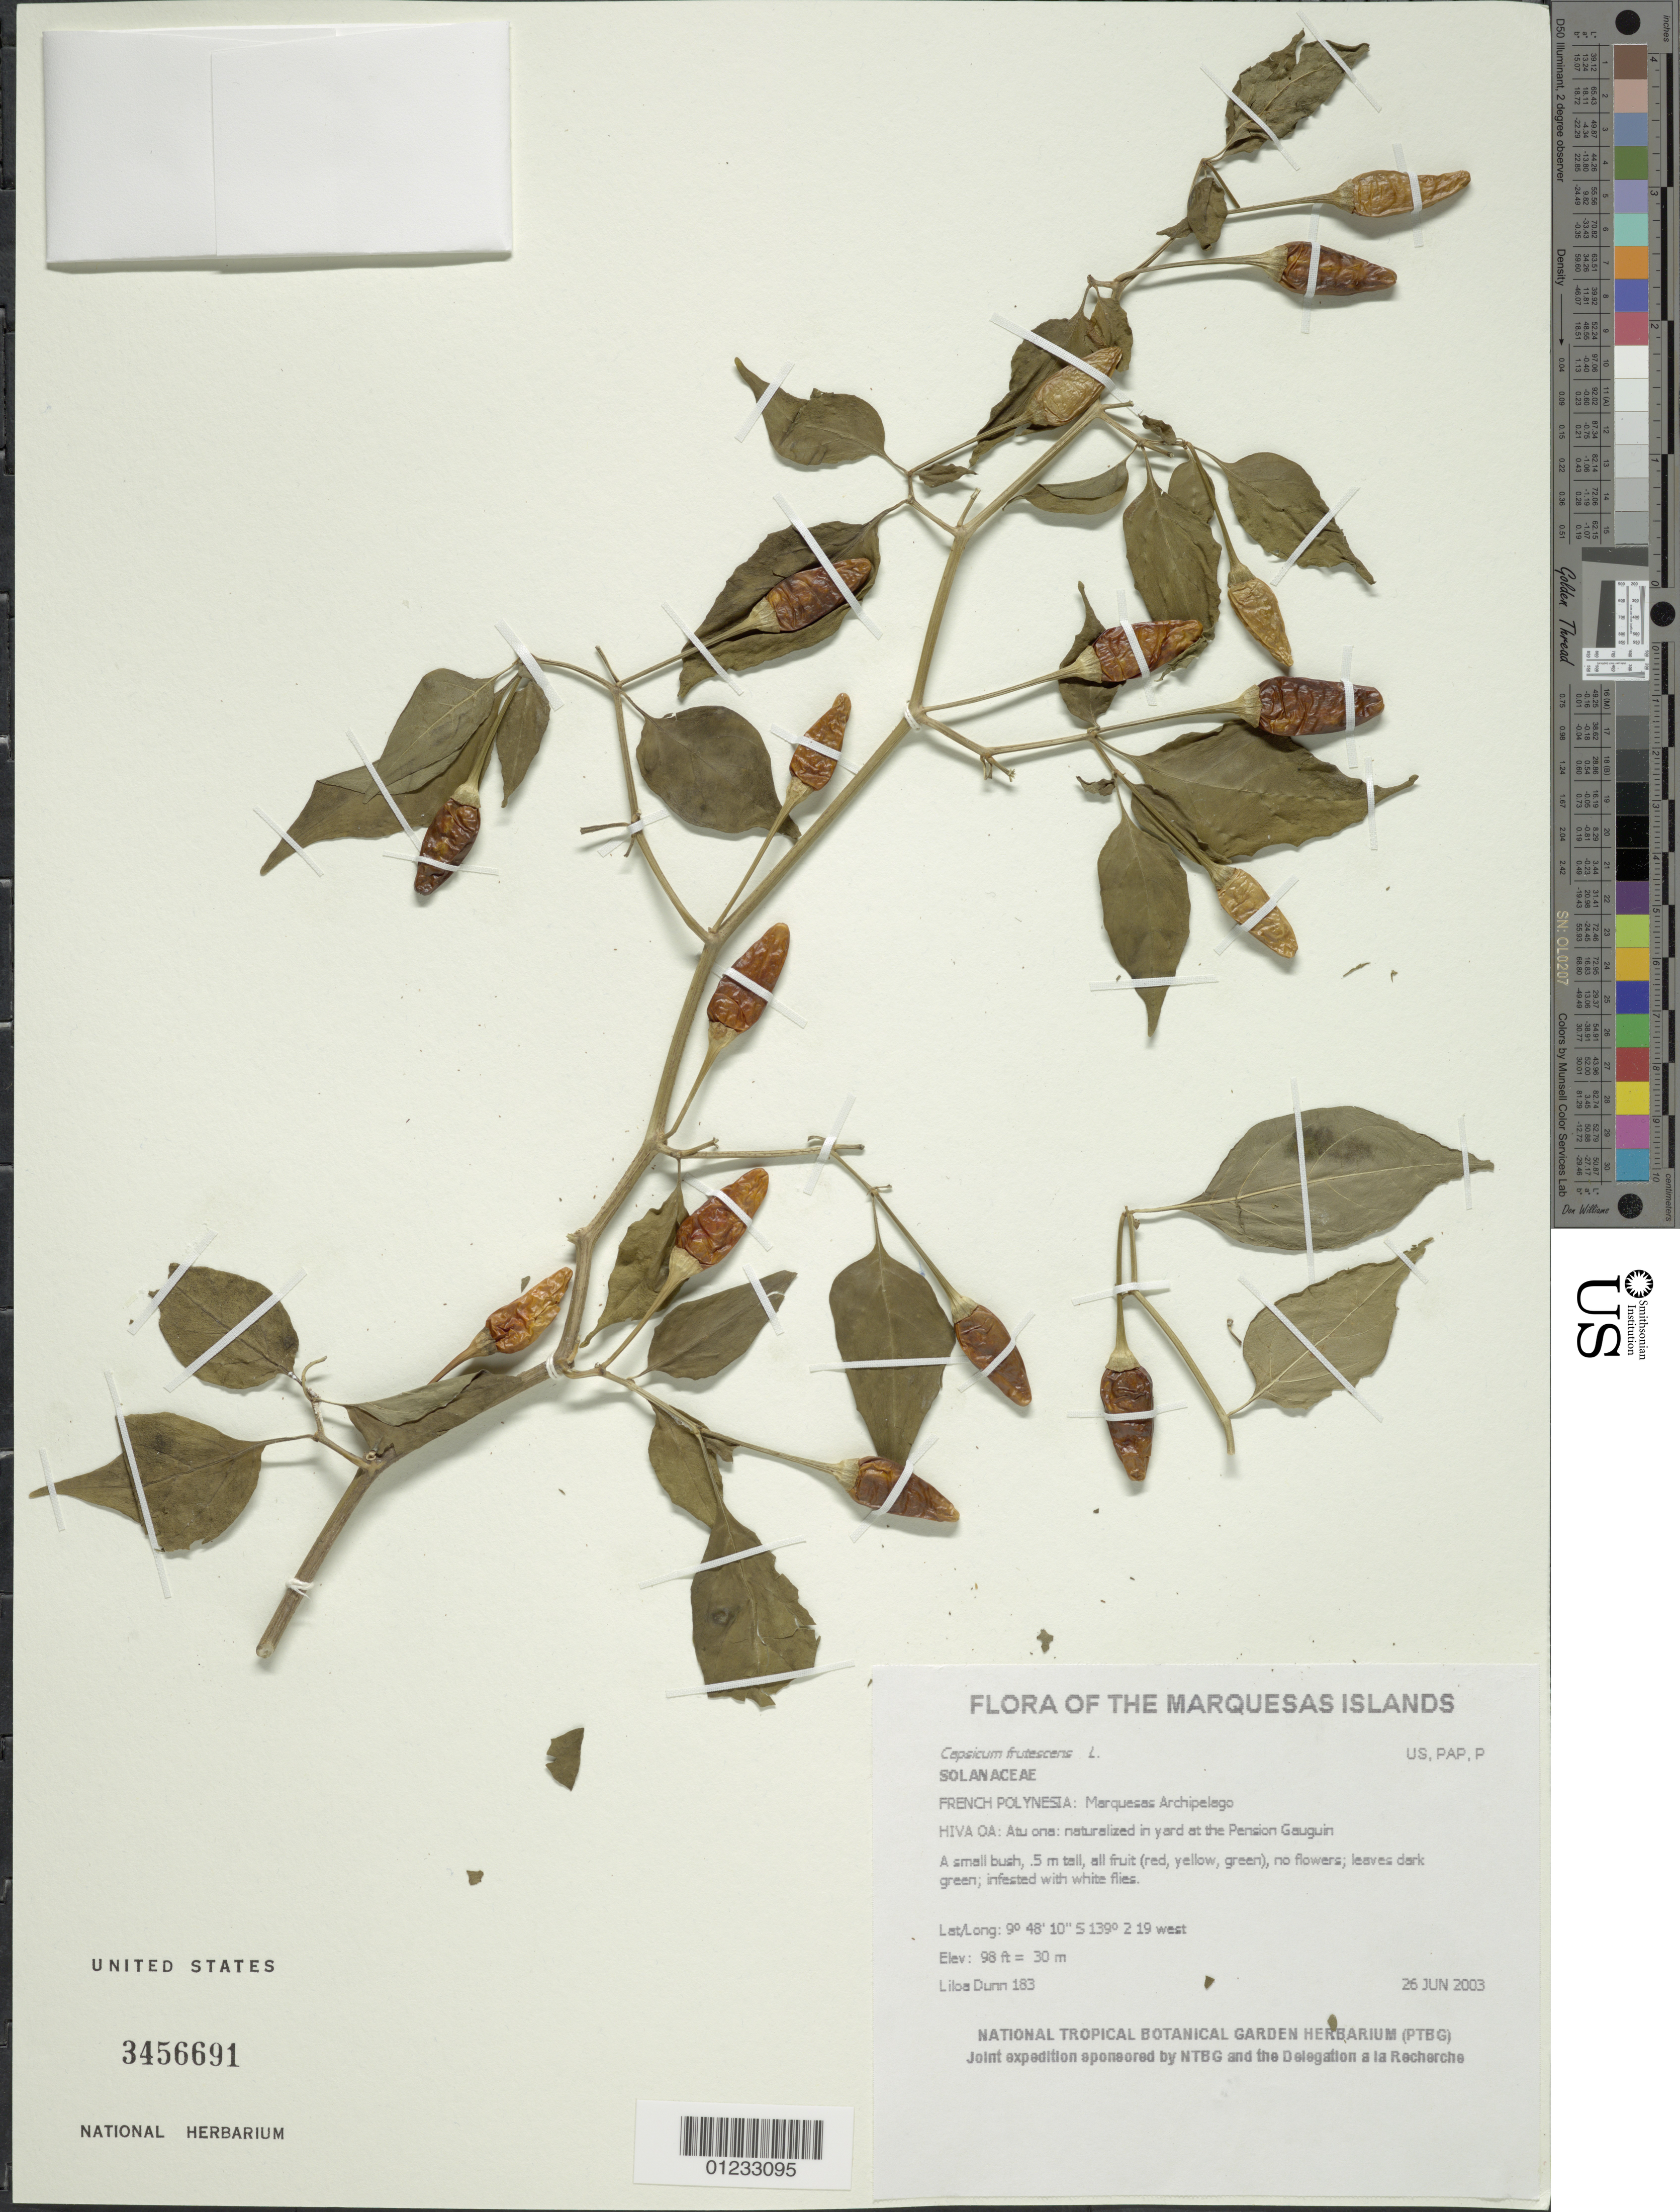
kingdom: Plantae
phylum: Tracheophyta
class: Magnoliopsida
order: Solanales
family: Solanaceae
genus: Capsicum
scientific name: Capsicum frutescens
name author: L.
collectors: L. Dunn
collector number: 183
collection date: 2003-06-26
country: French Polynesia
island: Hiva Oa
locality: Atu ona: naturalized in yard at the Pension Gauguin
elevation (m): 30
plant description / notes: Infested with white flies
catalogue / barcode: US 3456691